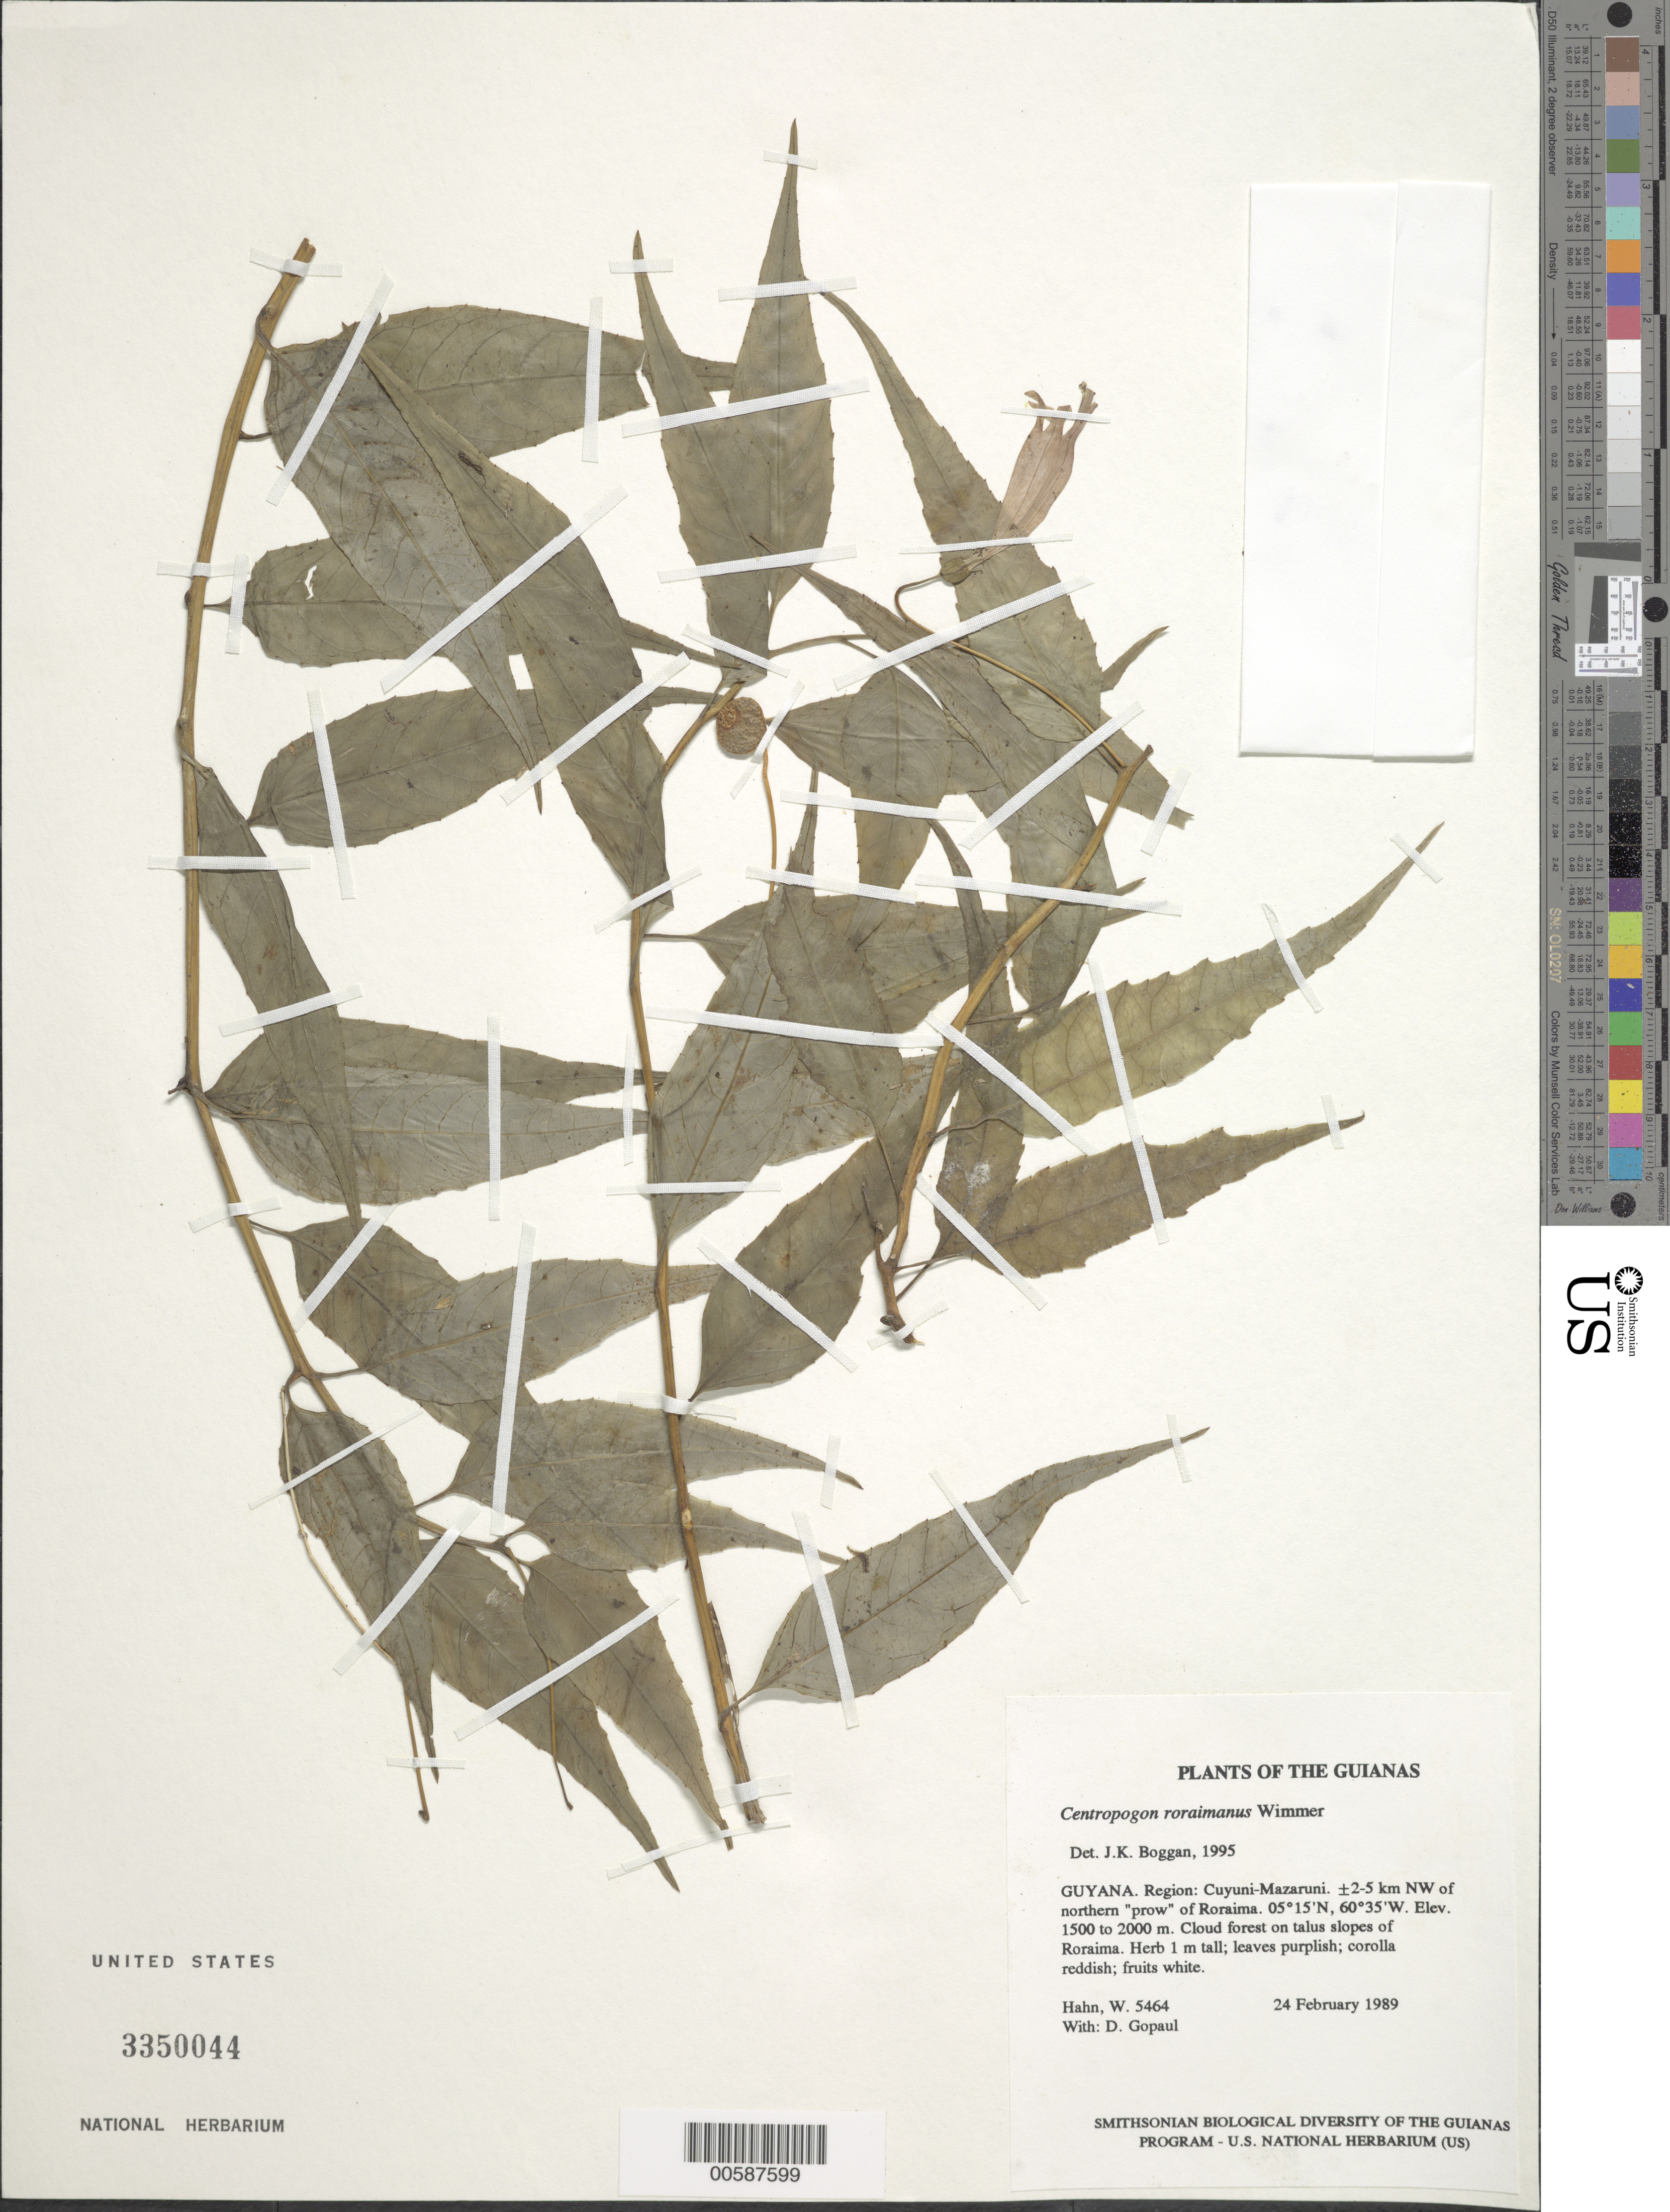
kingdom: Plantae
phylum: Tracheophyta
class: Magnoliopsida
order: Asterales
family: Campanulaceae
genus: Centropogon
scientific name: Centropogon roraimanus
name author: E. Wimm.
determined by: Boggan, J. K., (US), NMNH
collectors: W. Hahn & D. Gopaul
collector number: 5464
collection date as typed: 24 February 1989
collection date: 1989-02-24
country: Guyana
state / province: Cuyuni-Mazaruni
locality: ±2-5 km NW of northern "prow" of Roraima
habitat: Cloud forest on talus slopes of Roraima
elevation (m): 1500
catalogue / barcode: US 3350044